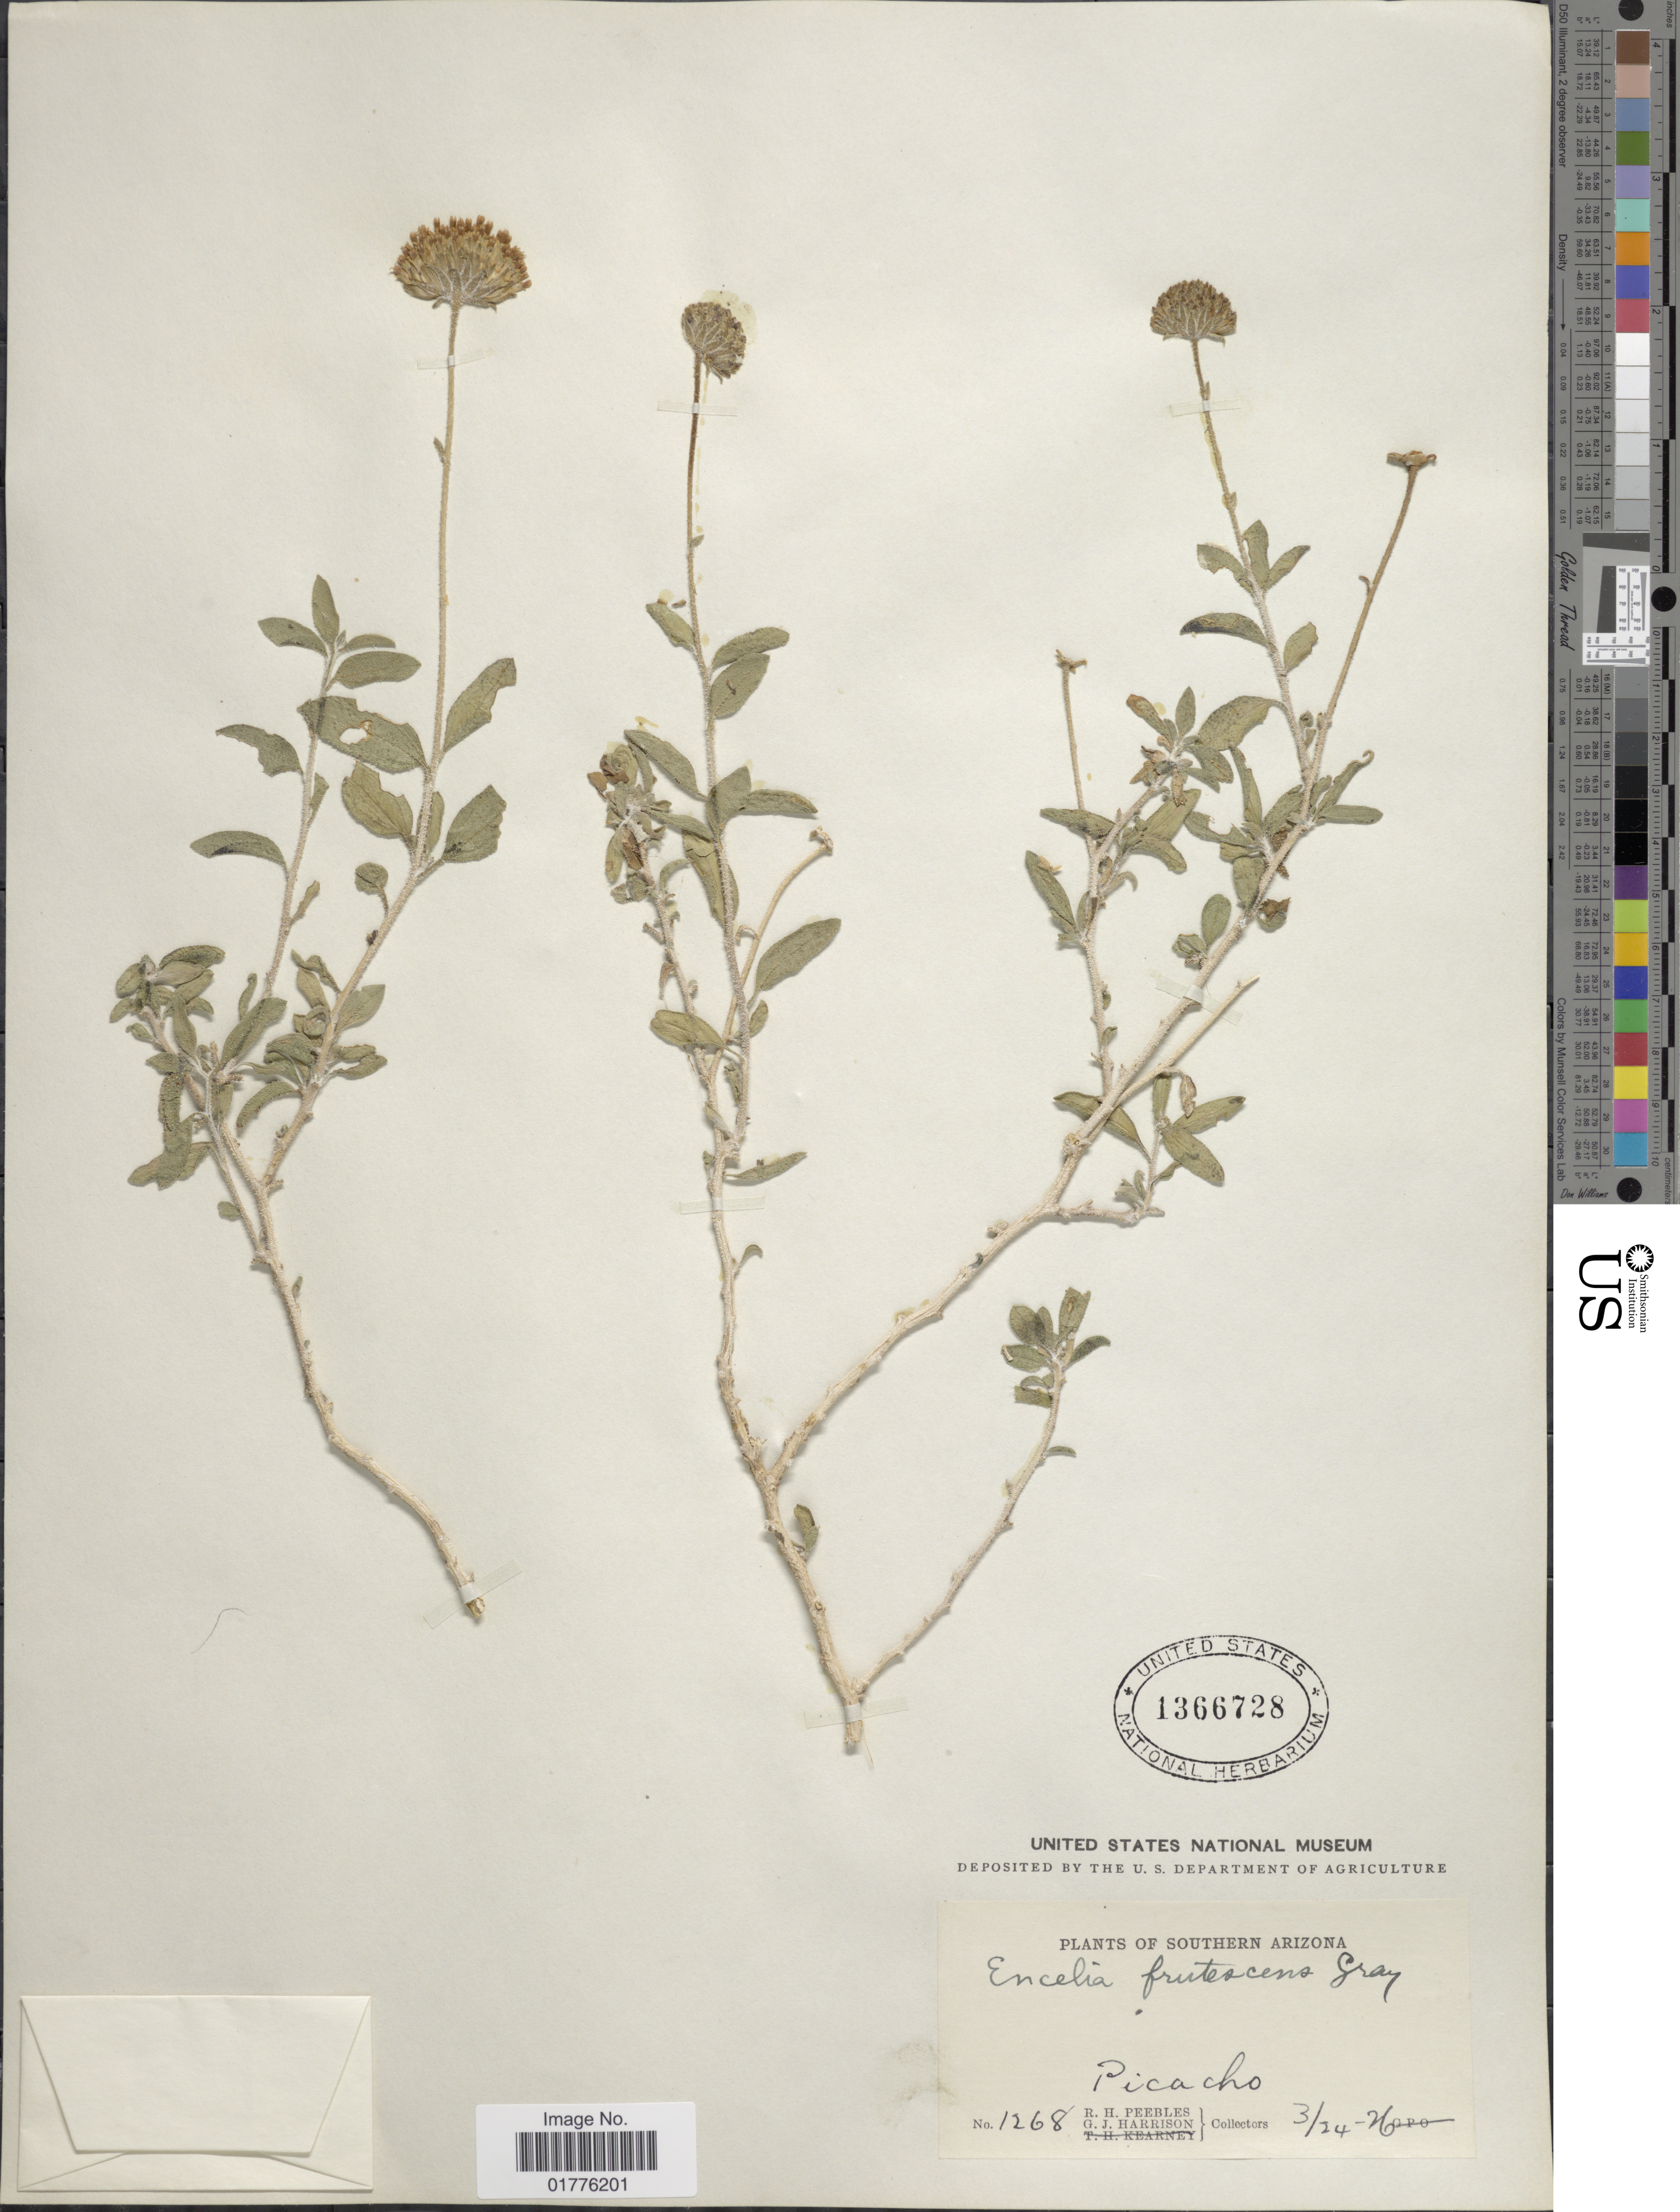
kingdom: Plantae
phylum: Tracheophyta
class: Magnoliopsida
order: Asterales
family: Asteraceae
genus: Encelia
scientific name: Encelia frutescens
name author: (A. Gray) A. Gray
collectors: R. H. Peebles & G. J. Harrison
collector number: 1268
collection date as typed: Transcribed d/m/y: 24/3/26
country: United States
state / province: Arizona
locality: Picacho. Southern Arizona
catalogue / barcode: US 1366728